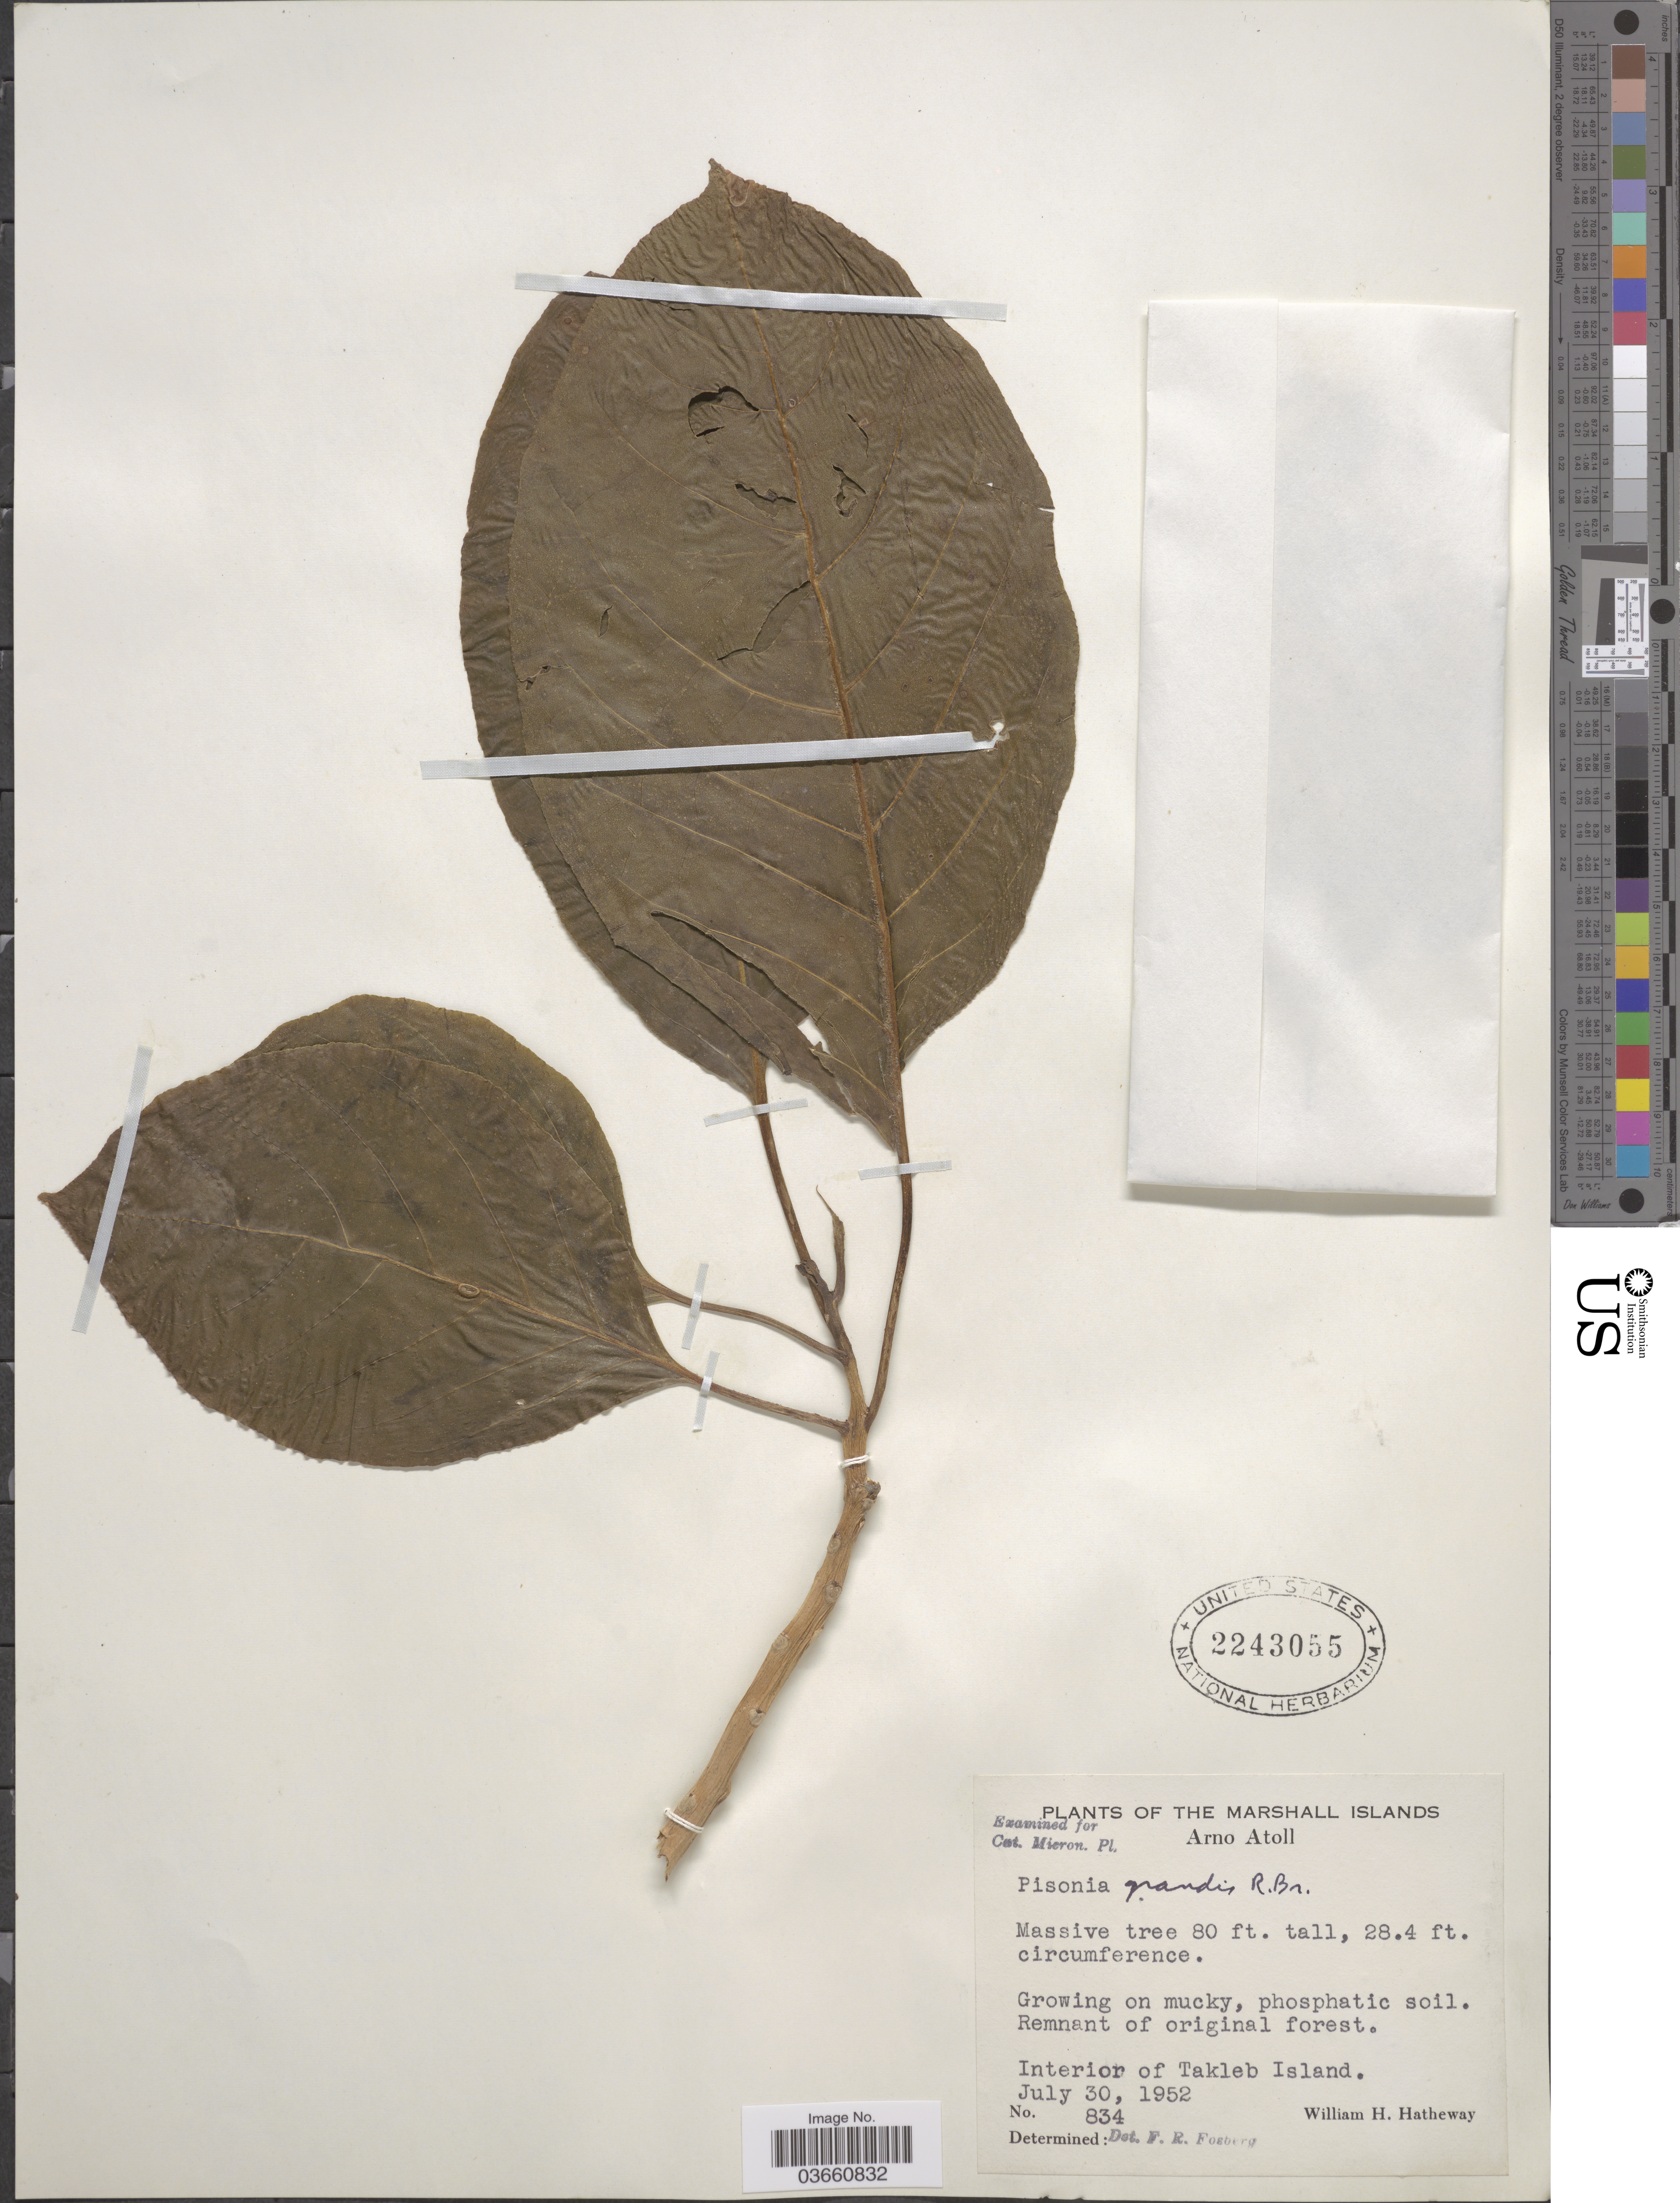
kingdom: Plantae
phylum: Tracheophyta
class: Magnoliopsida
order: Caryophyllales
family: Nyctaginaceae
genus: Pisonia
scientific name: Pisonia grandis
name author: R. Br.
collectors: W. H. Hatheway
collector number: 834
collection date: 1952-07-30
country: Marshall Islands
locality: Arno Atoll. Interior of Takleb Island.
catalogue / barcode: US 2243055